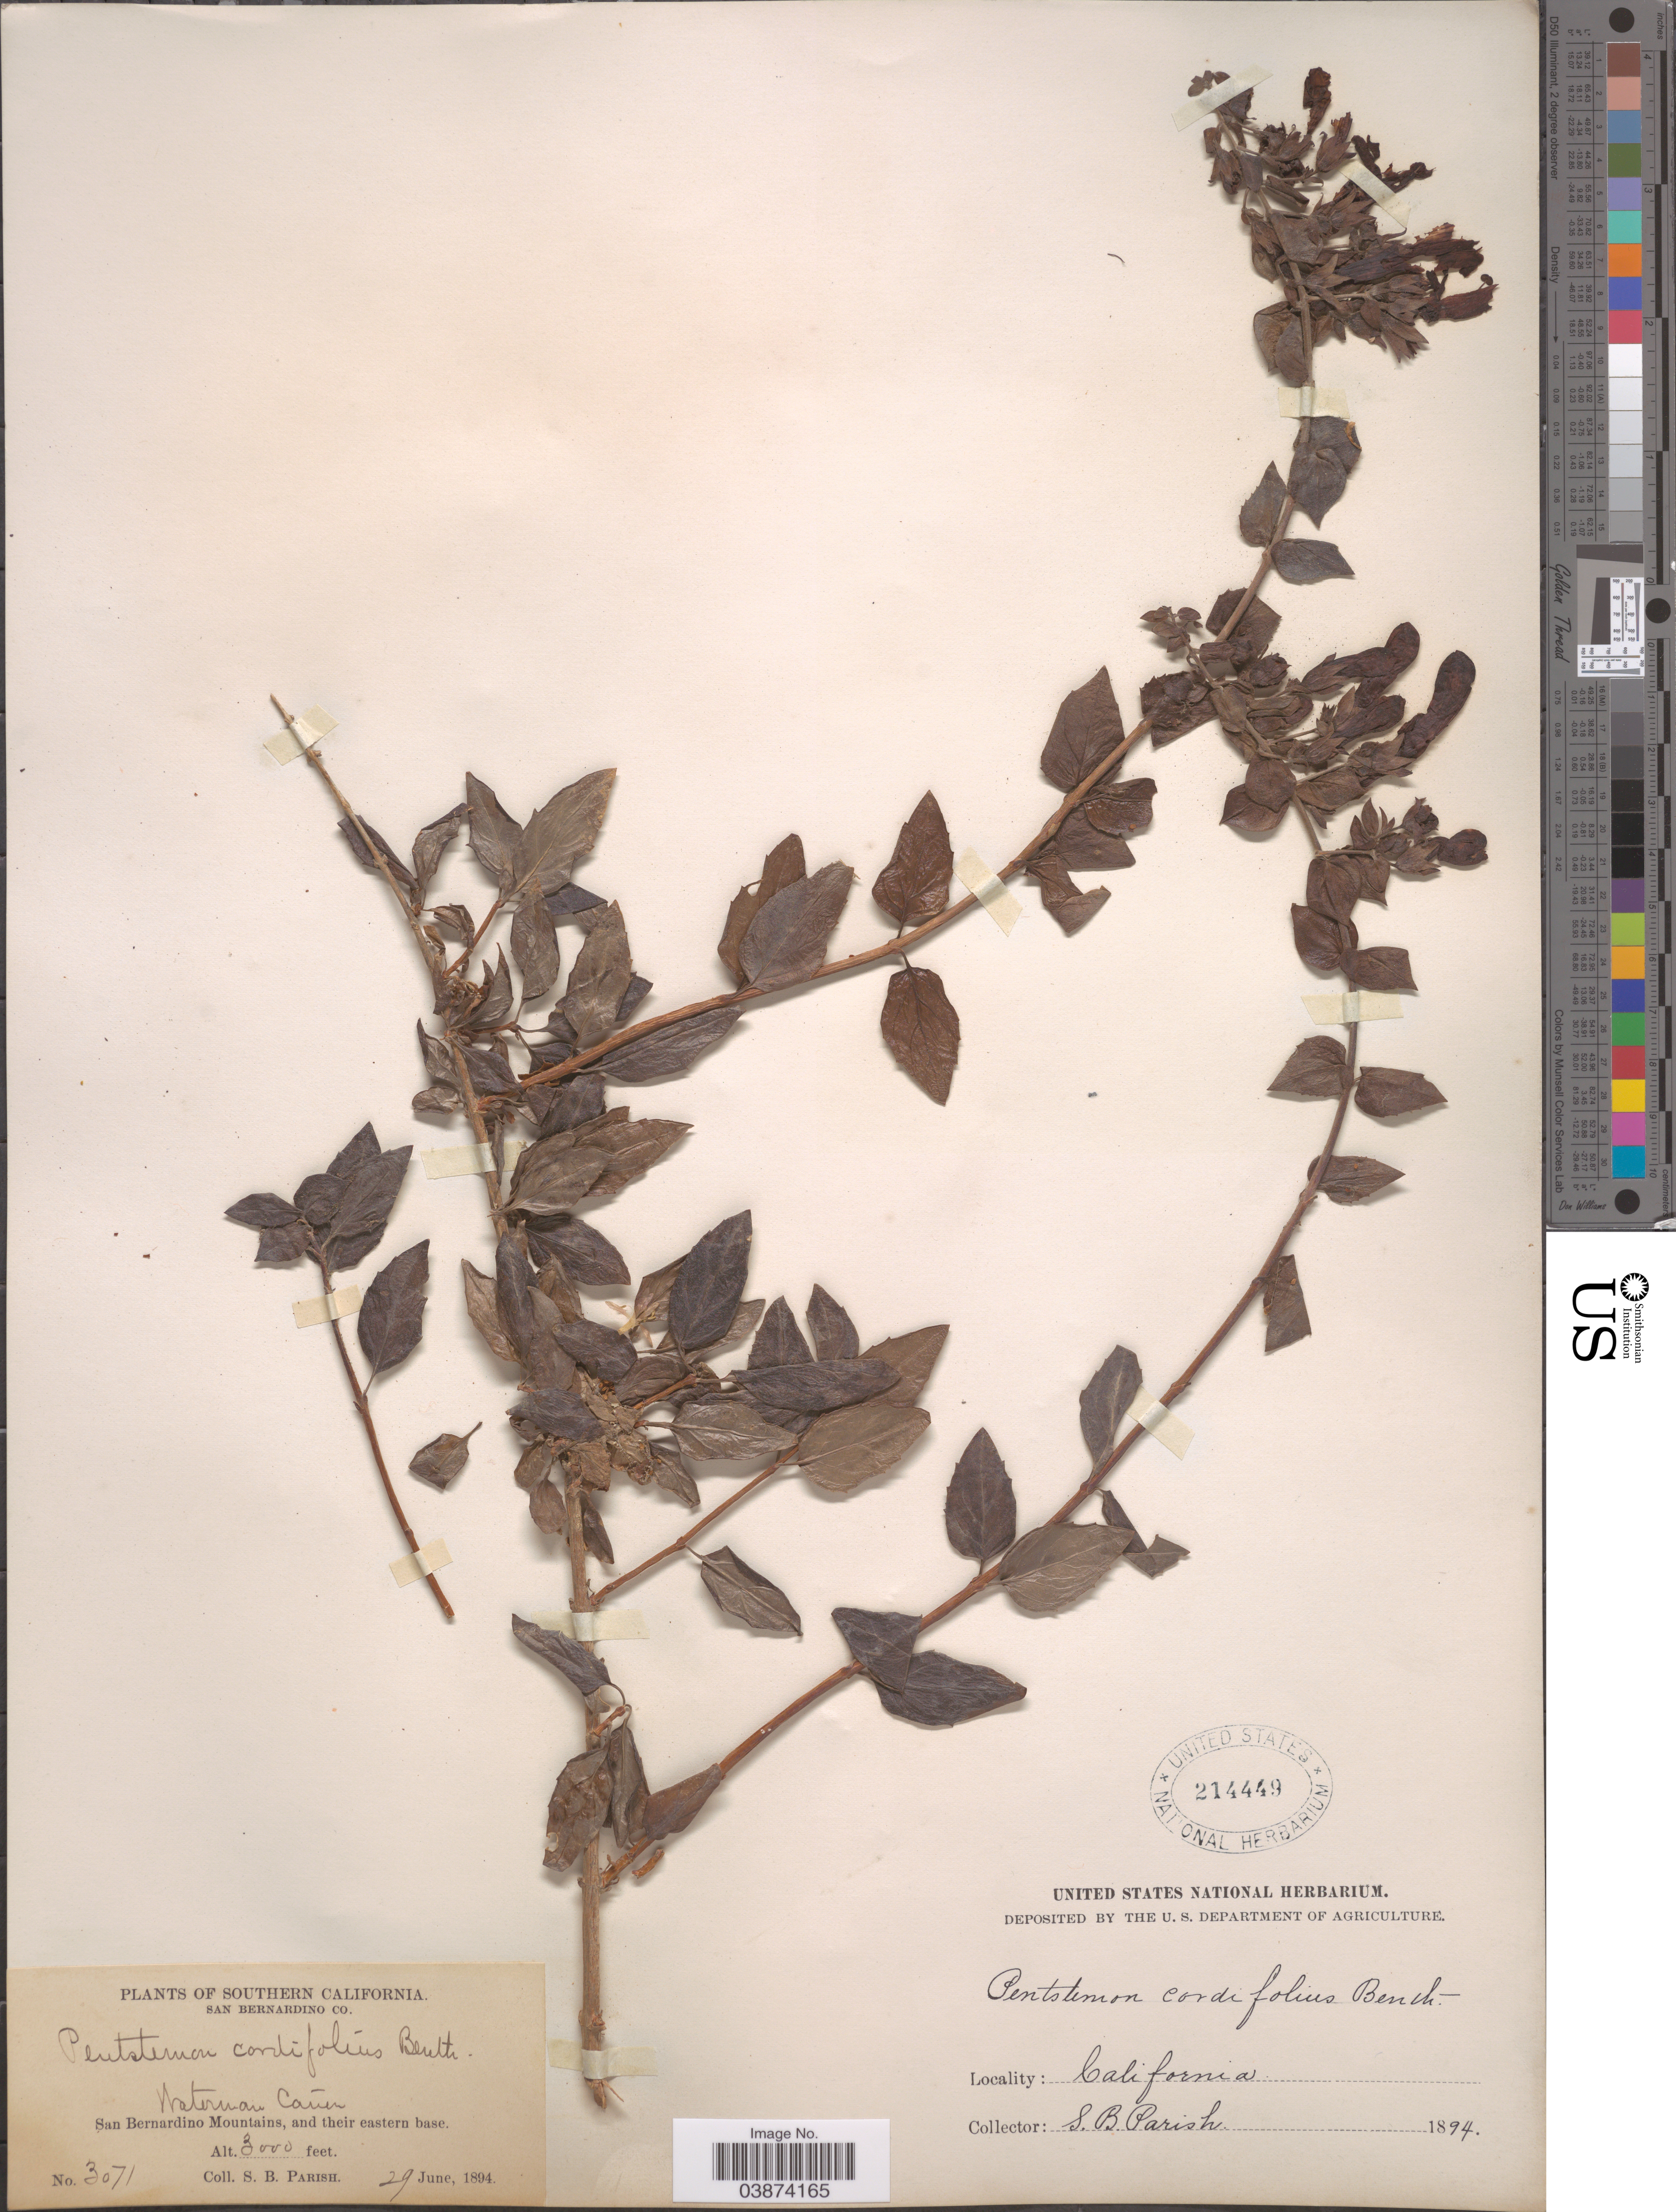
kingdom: Plantae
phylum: Tracheophyta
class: Magnoliopsida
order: Lamiales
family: Plantaginaceae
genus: Penstemon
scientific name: Penstemon cordifolius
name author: Benth.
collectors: S. B. Parish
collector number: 3071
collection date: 1894-06-29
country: United States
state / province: California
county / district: San Bernardino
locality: Southern California. San Bernardino Co. Waterman Cañon. San Bernardino Mountains, and their eastern base.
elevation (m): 914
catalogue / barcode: US 214449